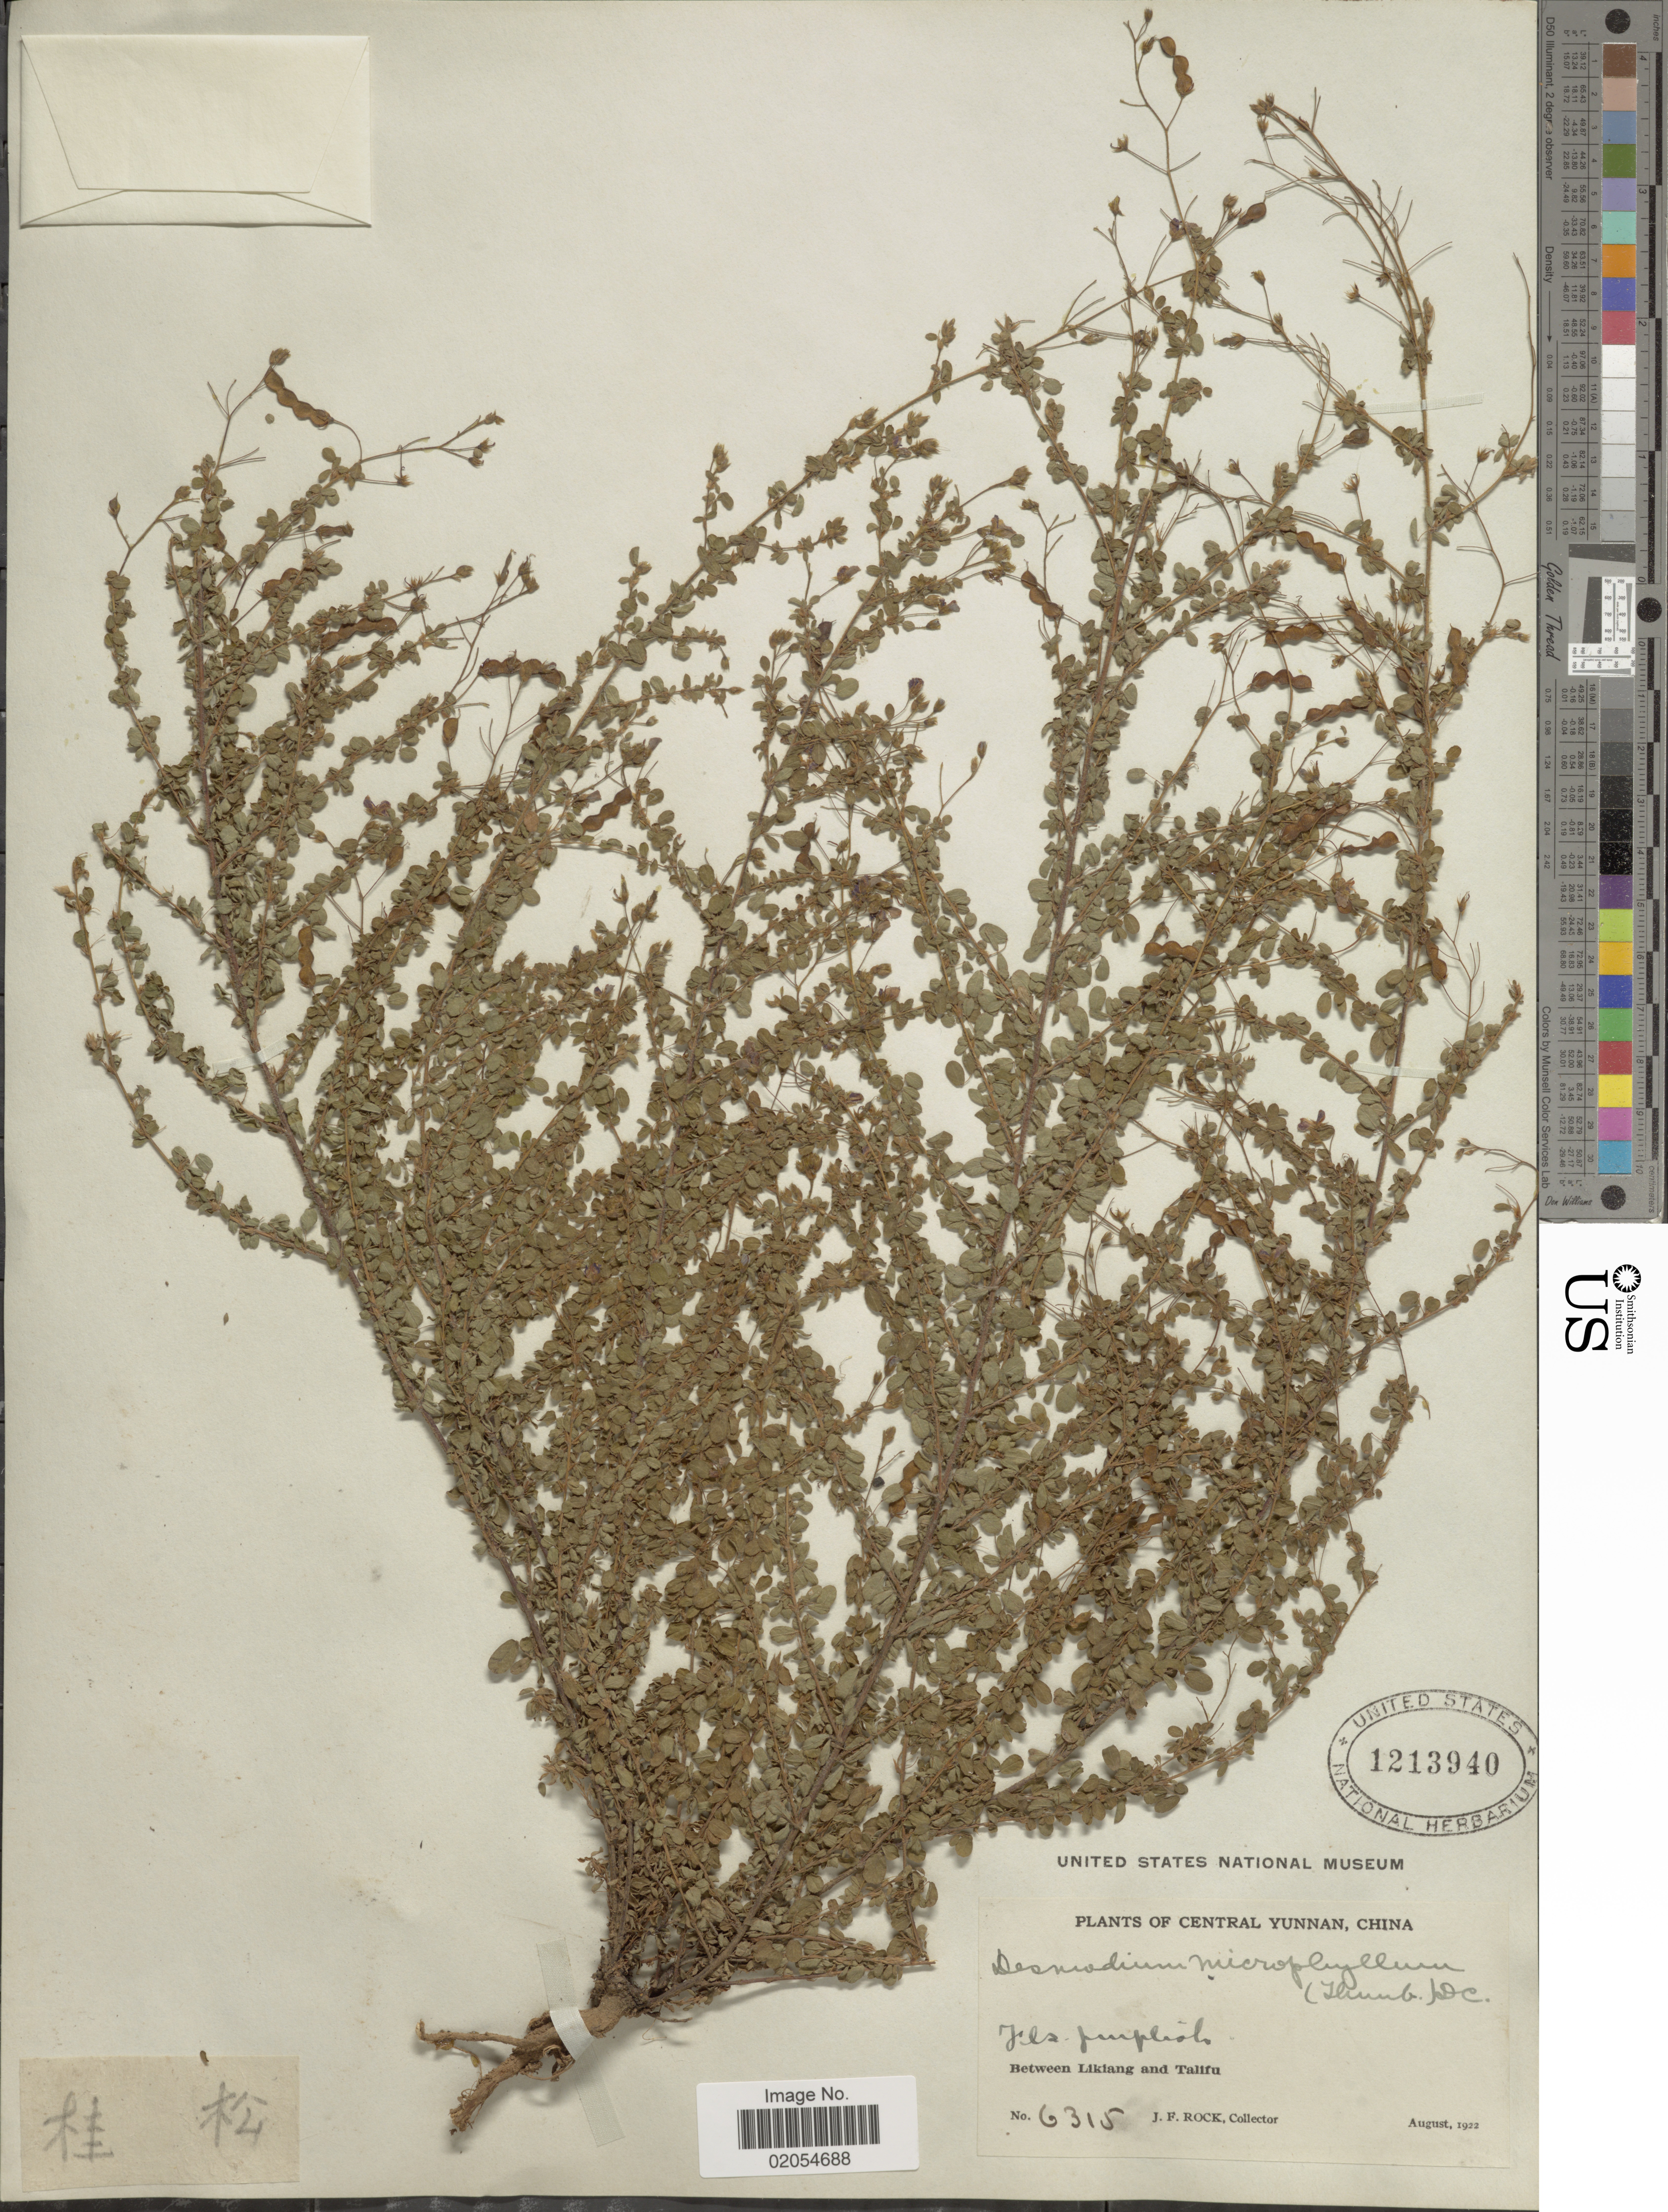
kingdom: Plantae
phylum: Tracheophyta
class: Magnoliopsida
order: Fabales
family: Fabaceae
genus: Leptodesmia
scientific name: Leptodesmia microphylla var. microphylla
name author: (Thunb.) H. Ohashi & K. Ohashi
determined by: Strong, Mark T., (BOT), Smithsonian Institution - National Museum of Natural History (UNITED STATES)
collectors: J. Rock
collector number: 6315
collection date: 1922-08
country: China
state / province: Yunnan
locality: Central Yunnan. Between Likiang and Talifu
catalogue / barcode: US 1213940